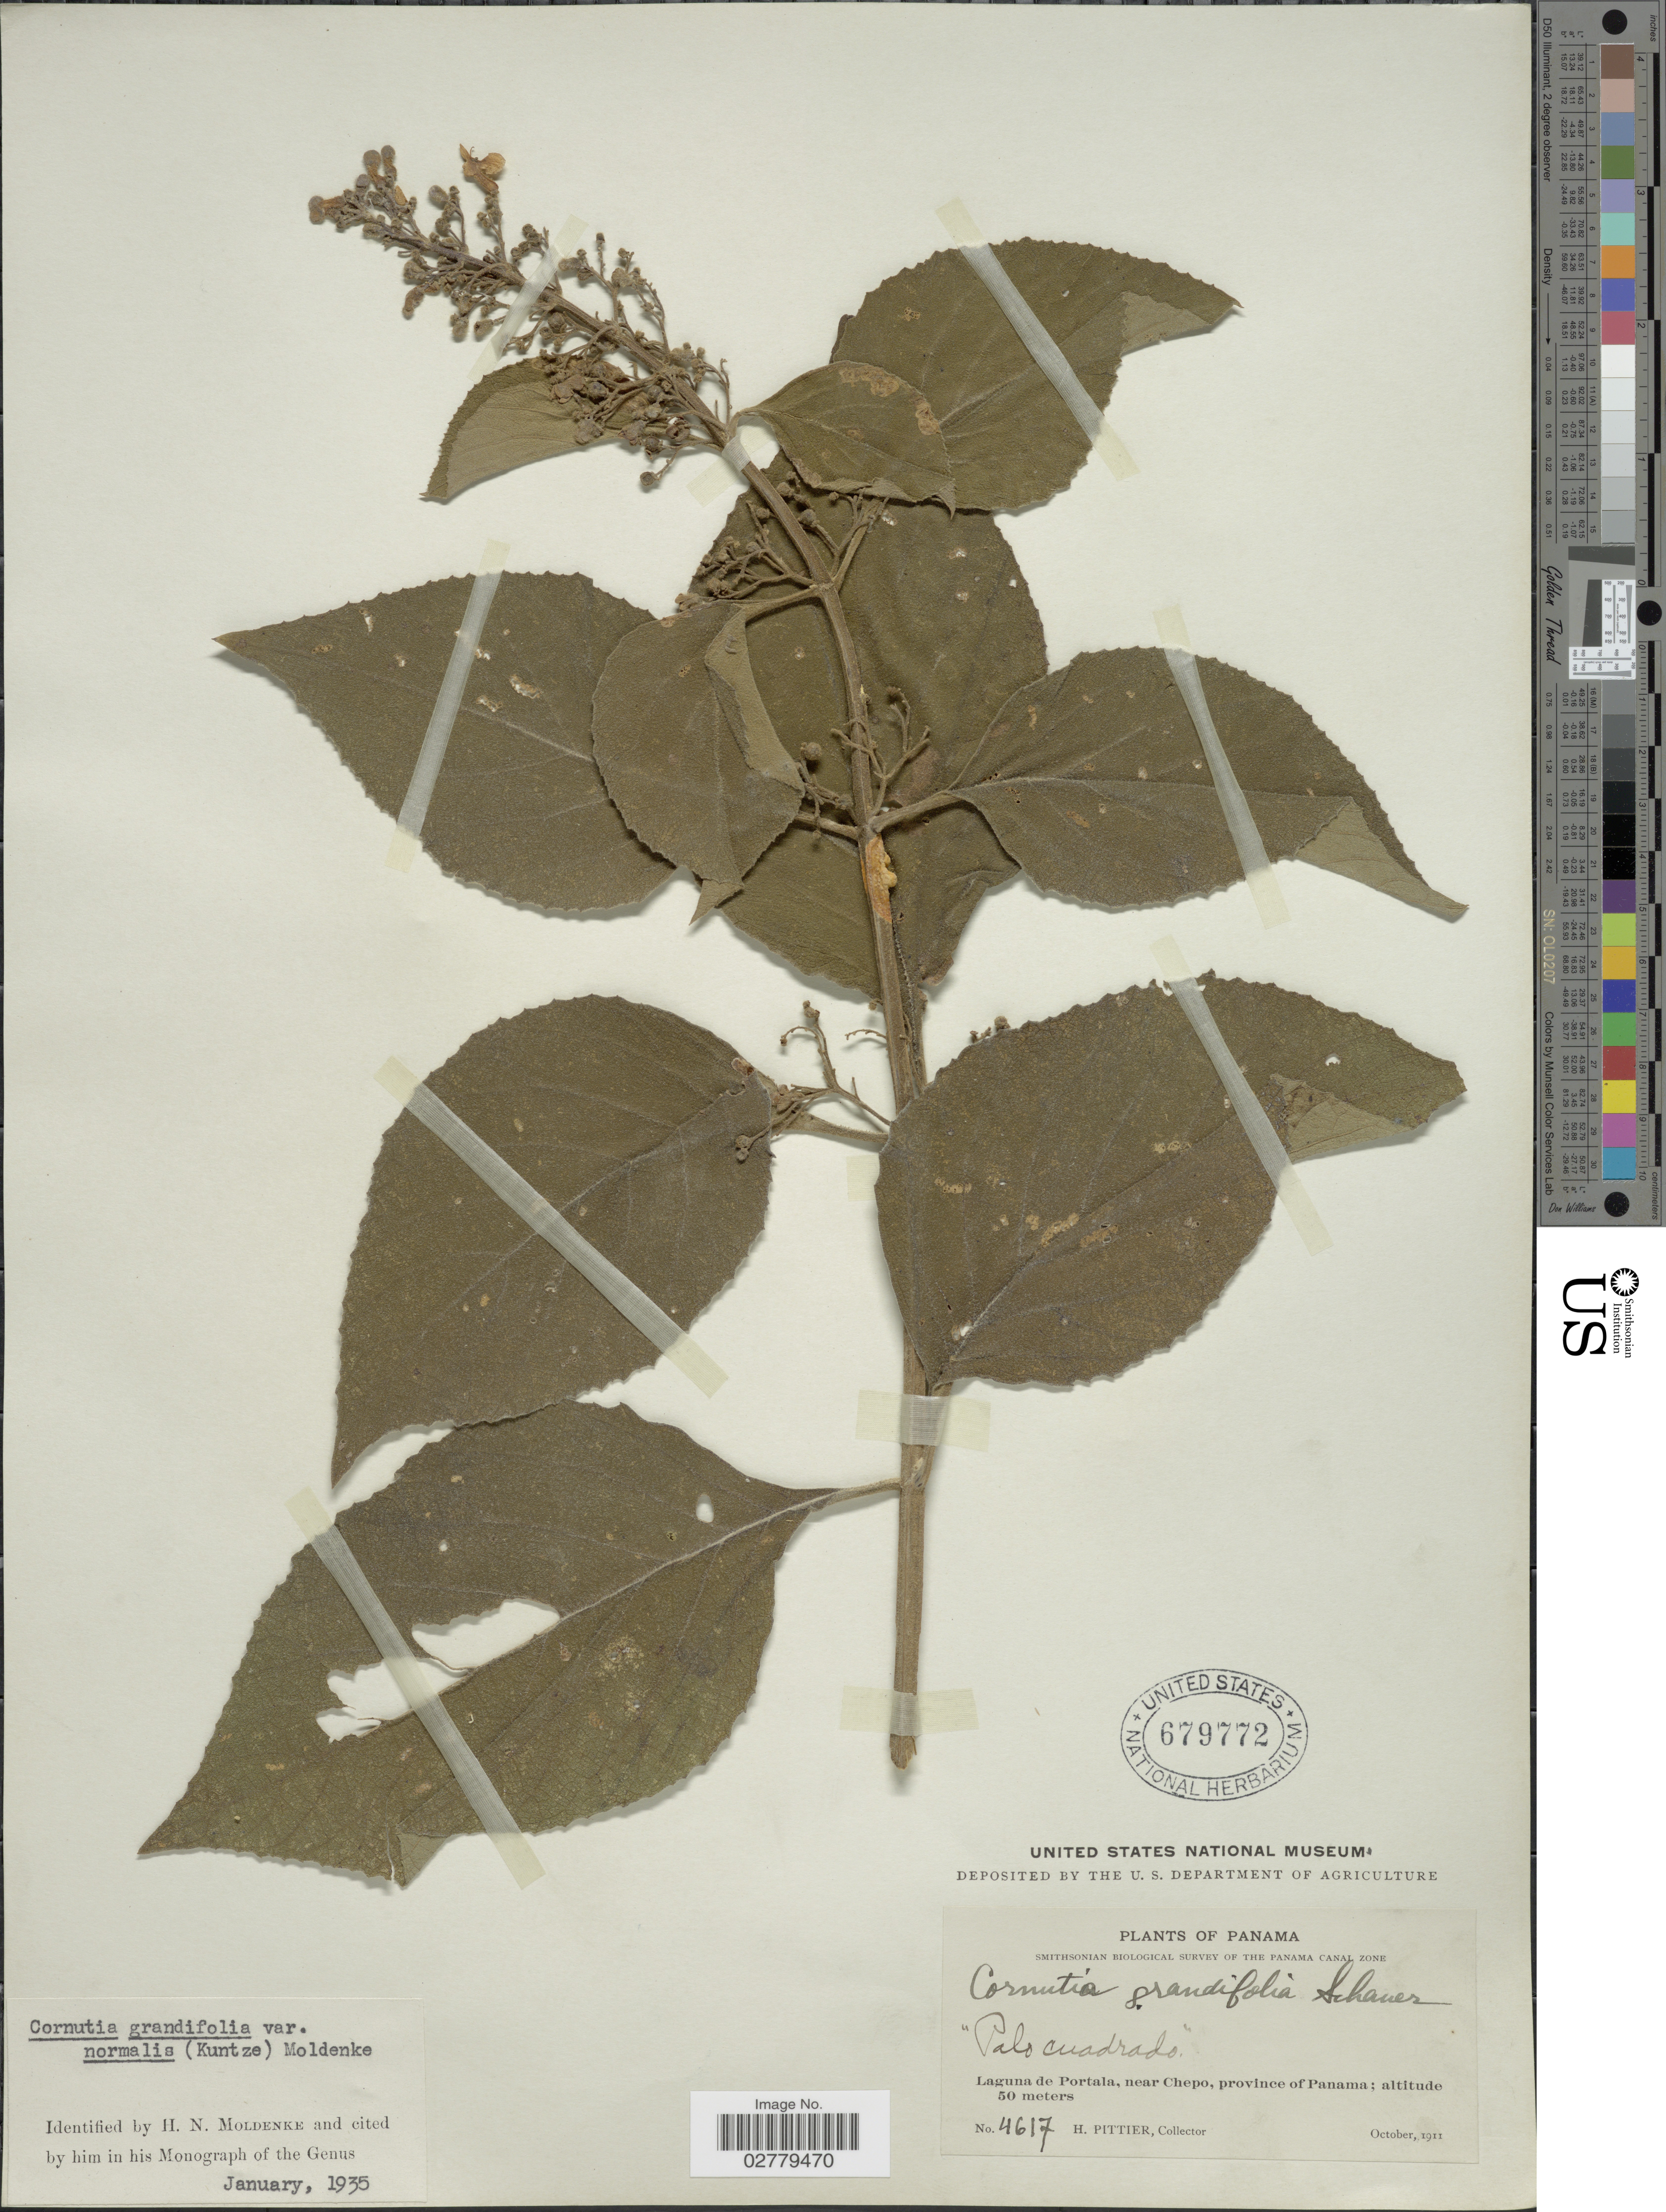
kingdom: Plantae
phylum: Tracheophyta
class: Magnoliopsida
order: Lamiales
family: Lamiaceae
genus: Cornutia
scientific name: Cornutia grandifolia var. normalis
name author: Moldenke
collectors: H. F. Pittier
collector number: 4617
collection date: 1911-10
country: Panama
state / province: Panamá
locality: Laguna de Portala, near Chepo.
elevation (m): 50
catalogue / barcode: US 679772